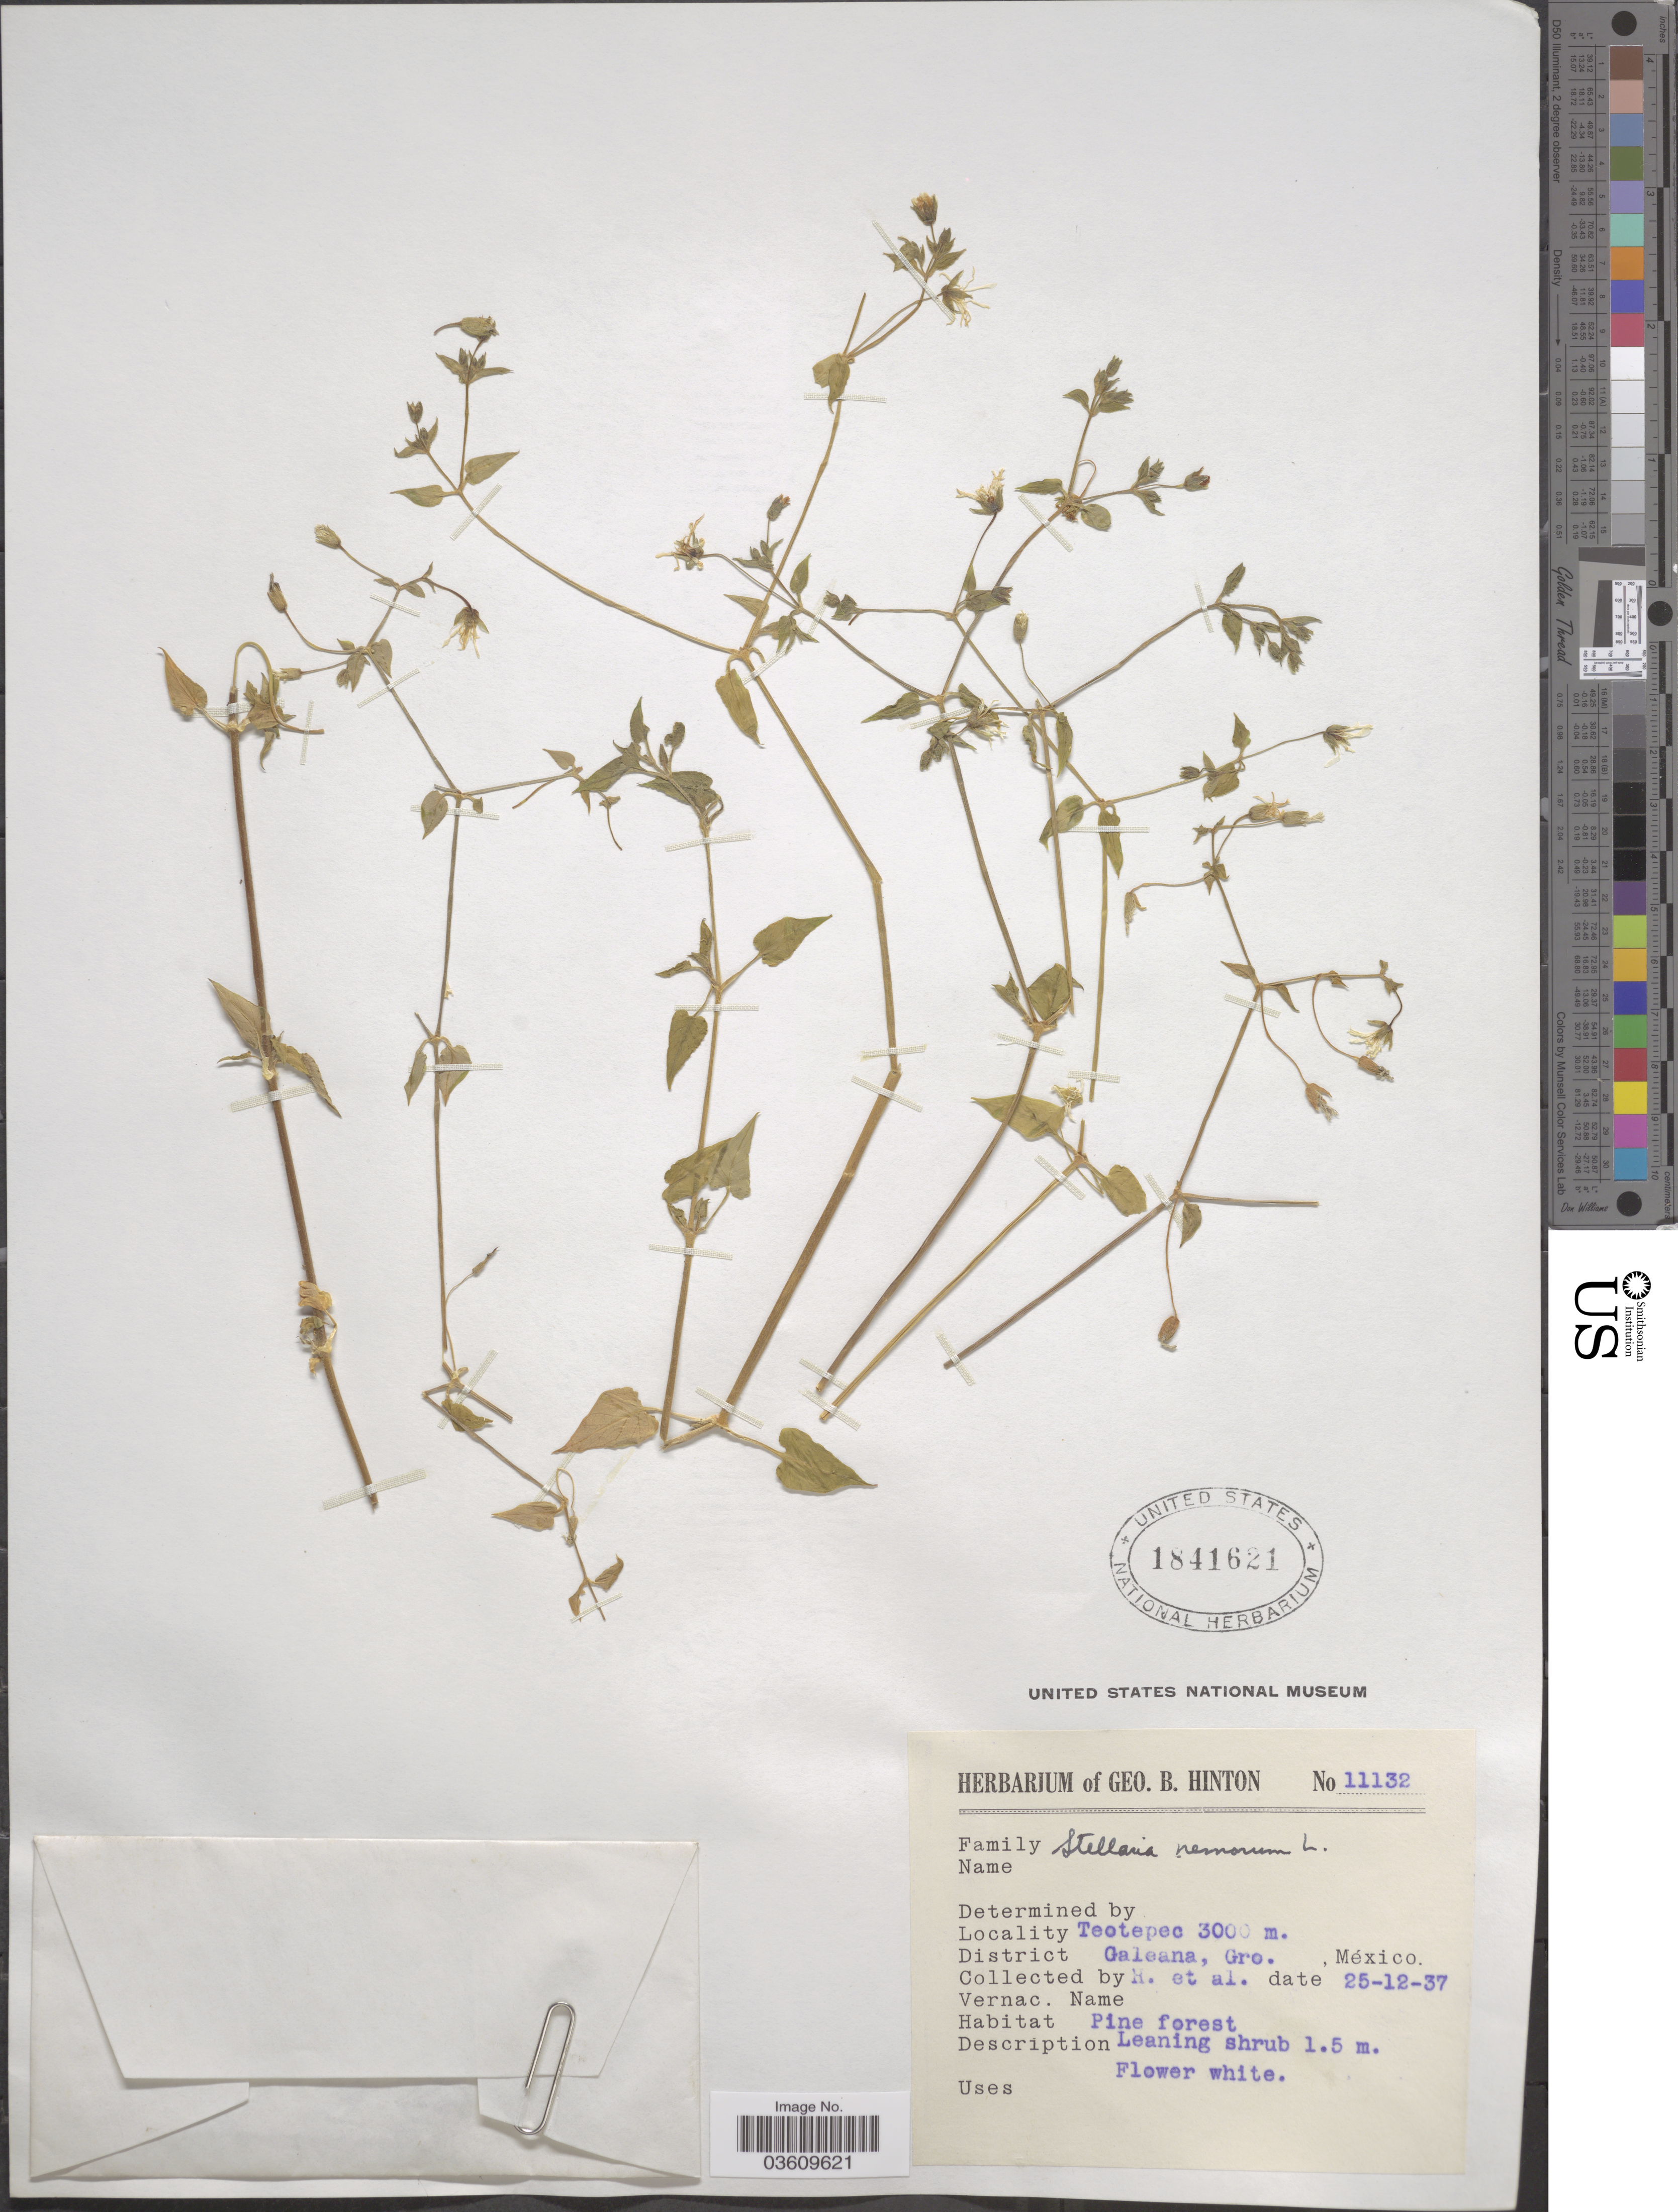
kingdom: Plantae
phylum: Tracheophyta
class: Magnoliopsida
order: Caryophyllales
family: Caryophyllaceae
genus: Stellaria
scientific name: Stellaria cuspidata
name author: Willd. ex Schltdl.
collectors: G. B. Hinton & et al.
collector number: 11132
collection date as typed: Transcribed d/m/y: 25/12/37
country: Mexico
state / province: Guerrero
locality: Teotepec. District Galeana.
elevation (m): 3000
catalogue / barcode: US 1841621